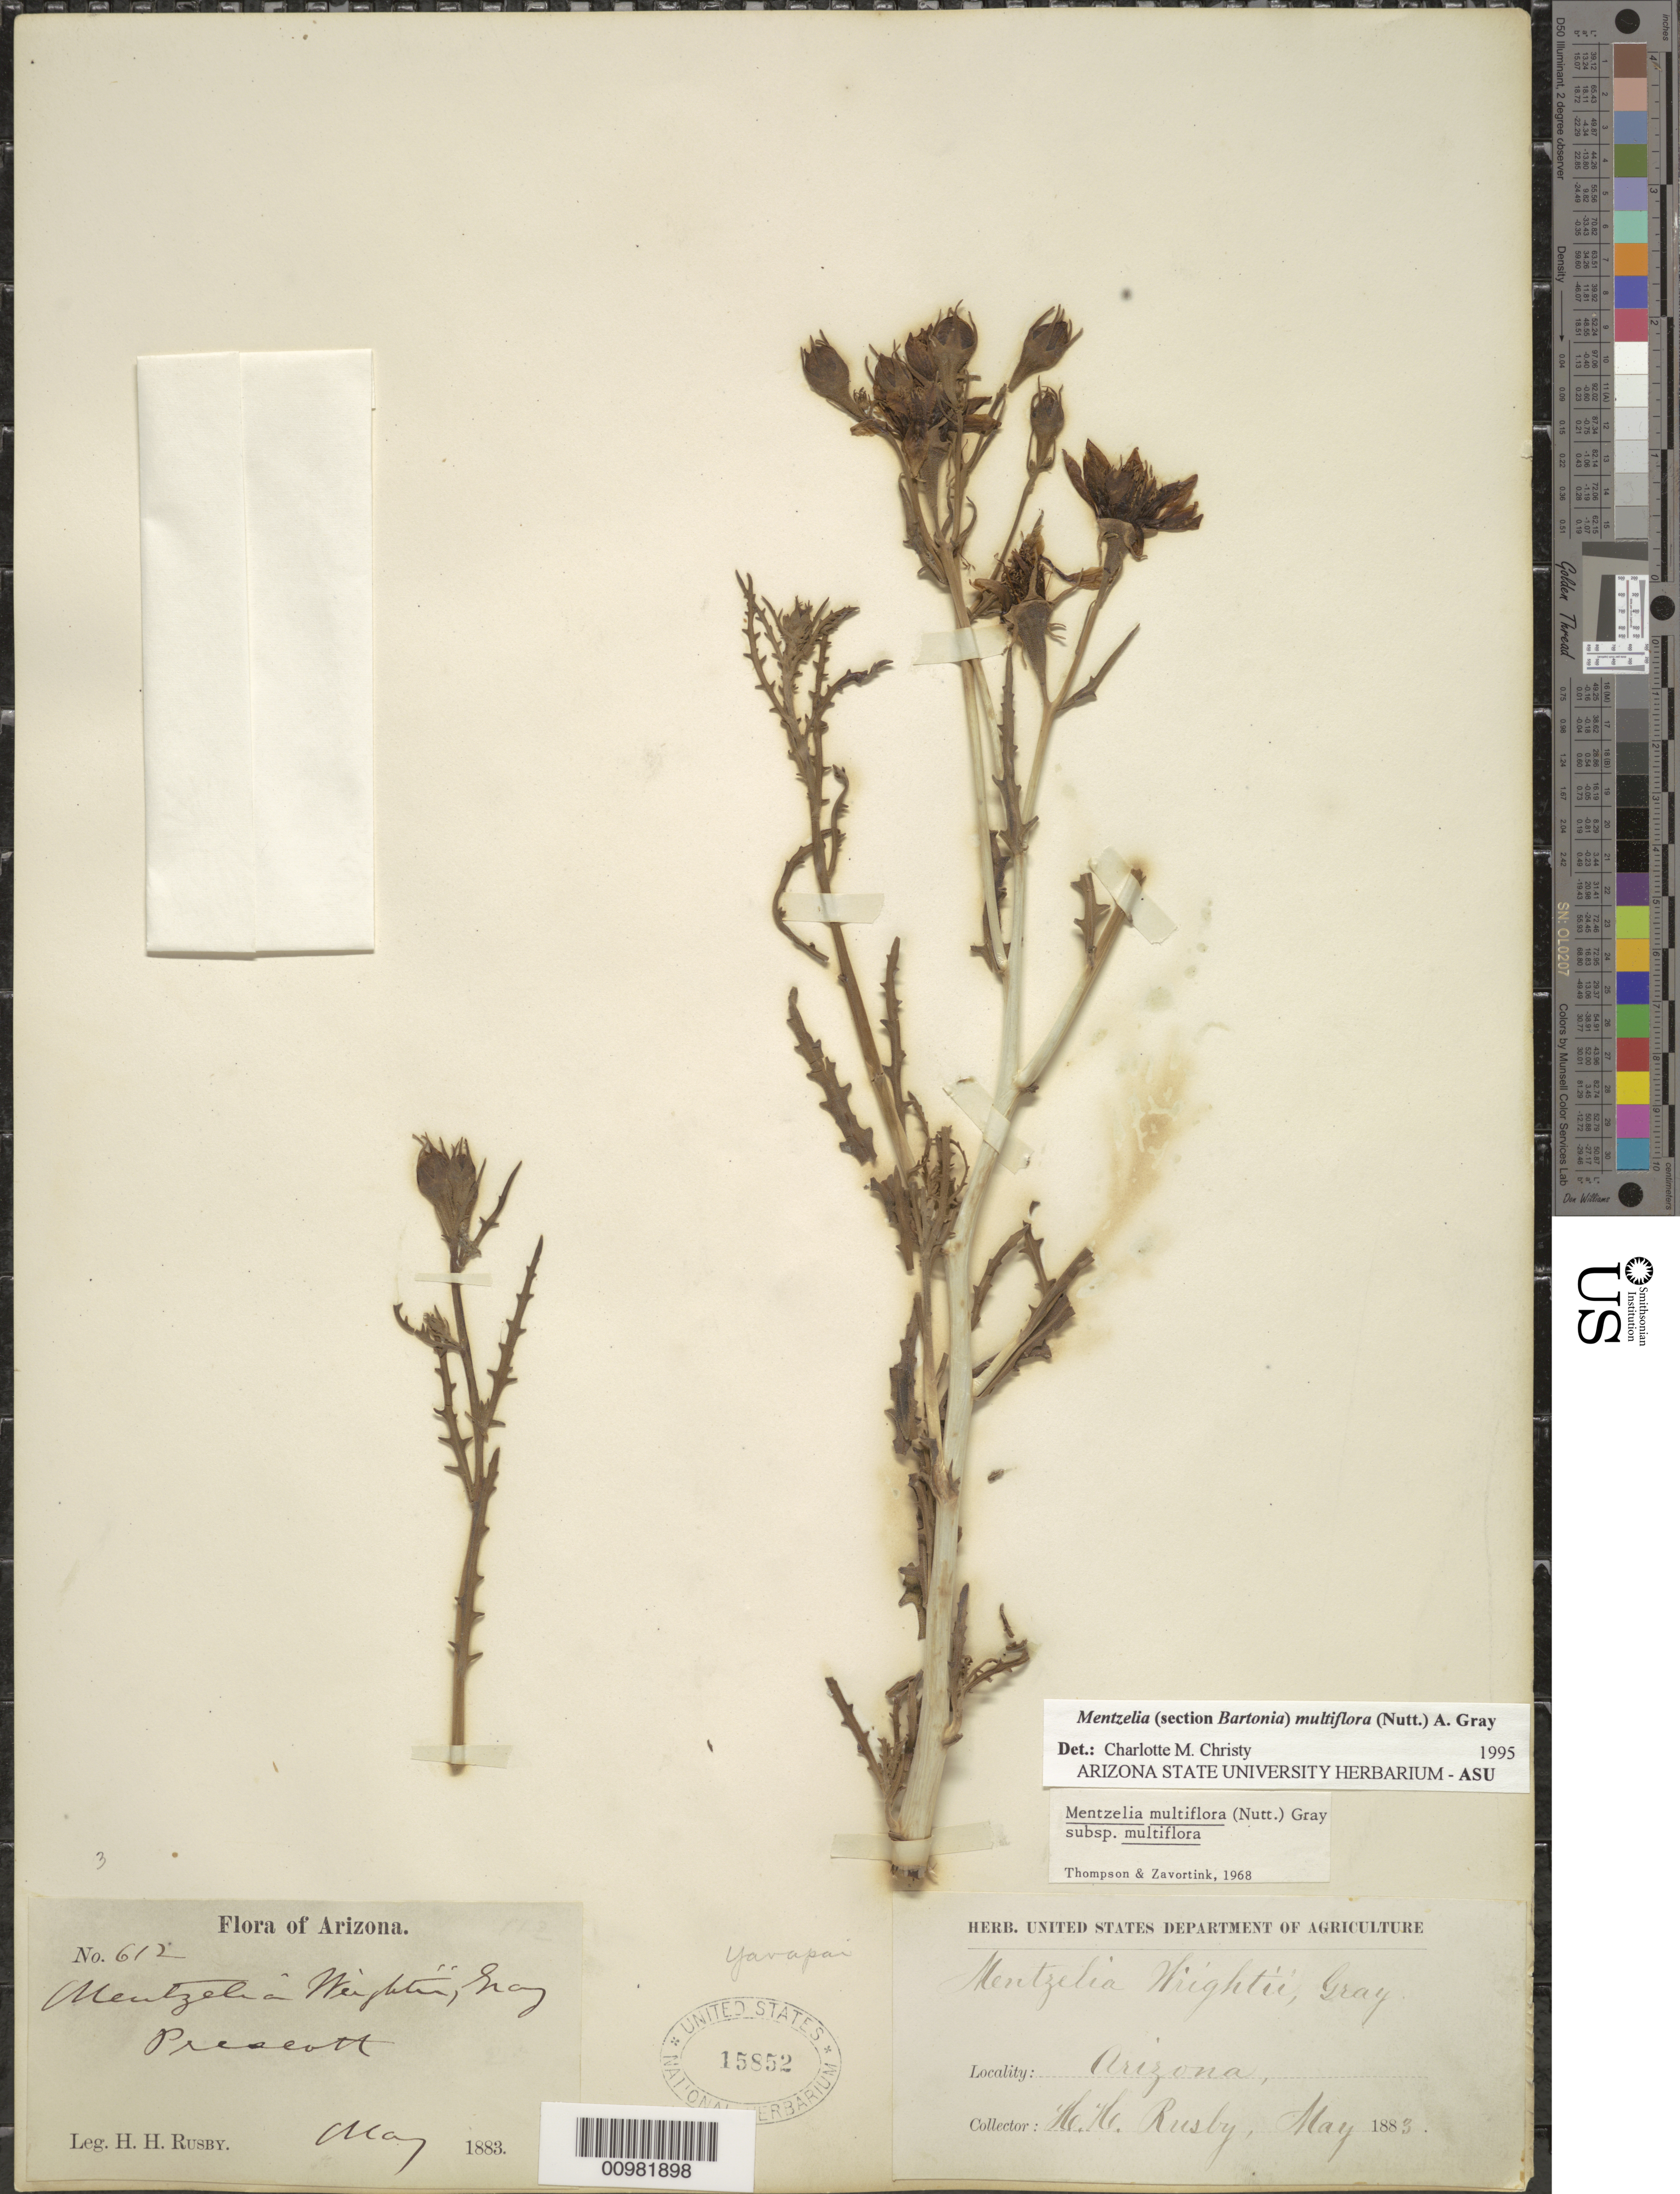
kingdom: Plantae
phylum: Tracheophyta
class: Magnoliopsida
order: Cornales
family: Loasaceae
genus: Mentzelia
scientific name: Mentzelia multiflora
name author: (Nutt.) A. Gray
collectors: H. H. Rusby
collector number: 612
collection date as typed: May 1883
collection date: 1883-05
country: United States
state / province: Arizona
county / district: Yavapai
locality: Prescott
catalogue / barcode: US 15852